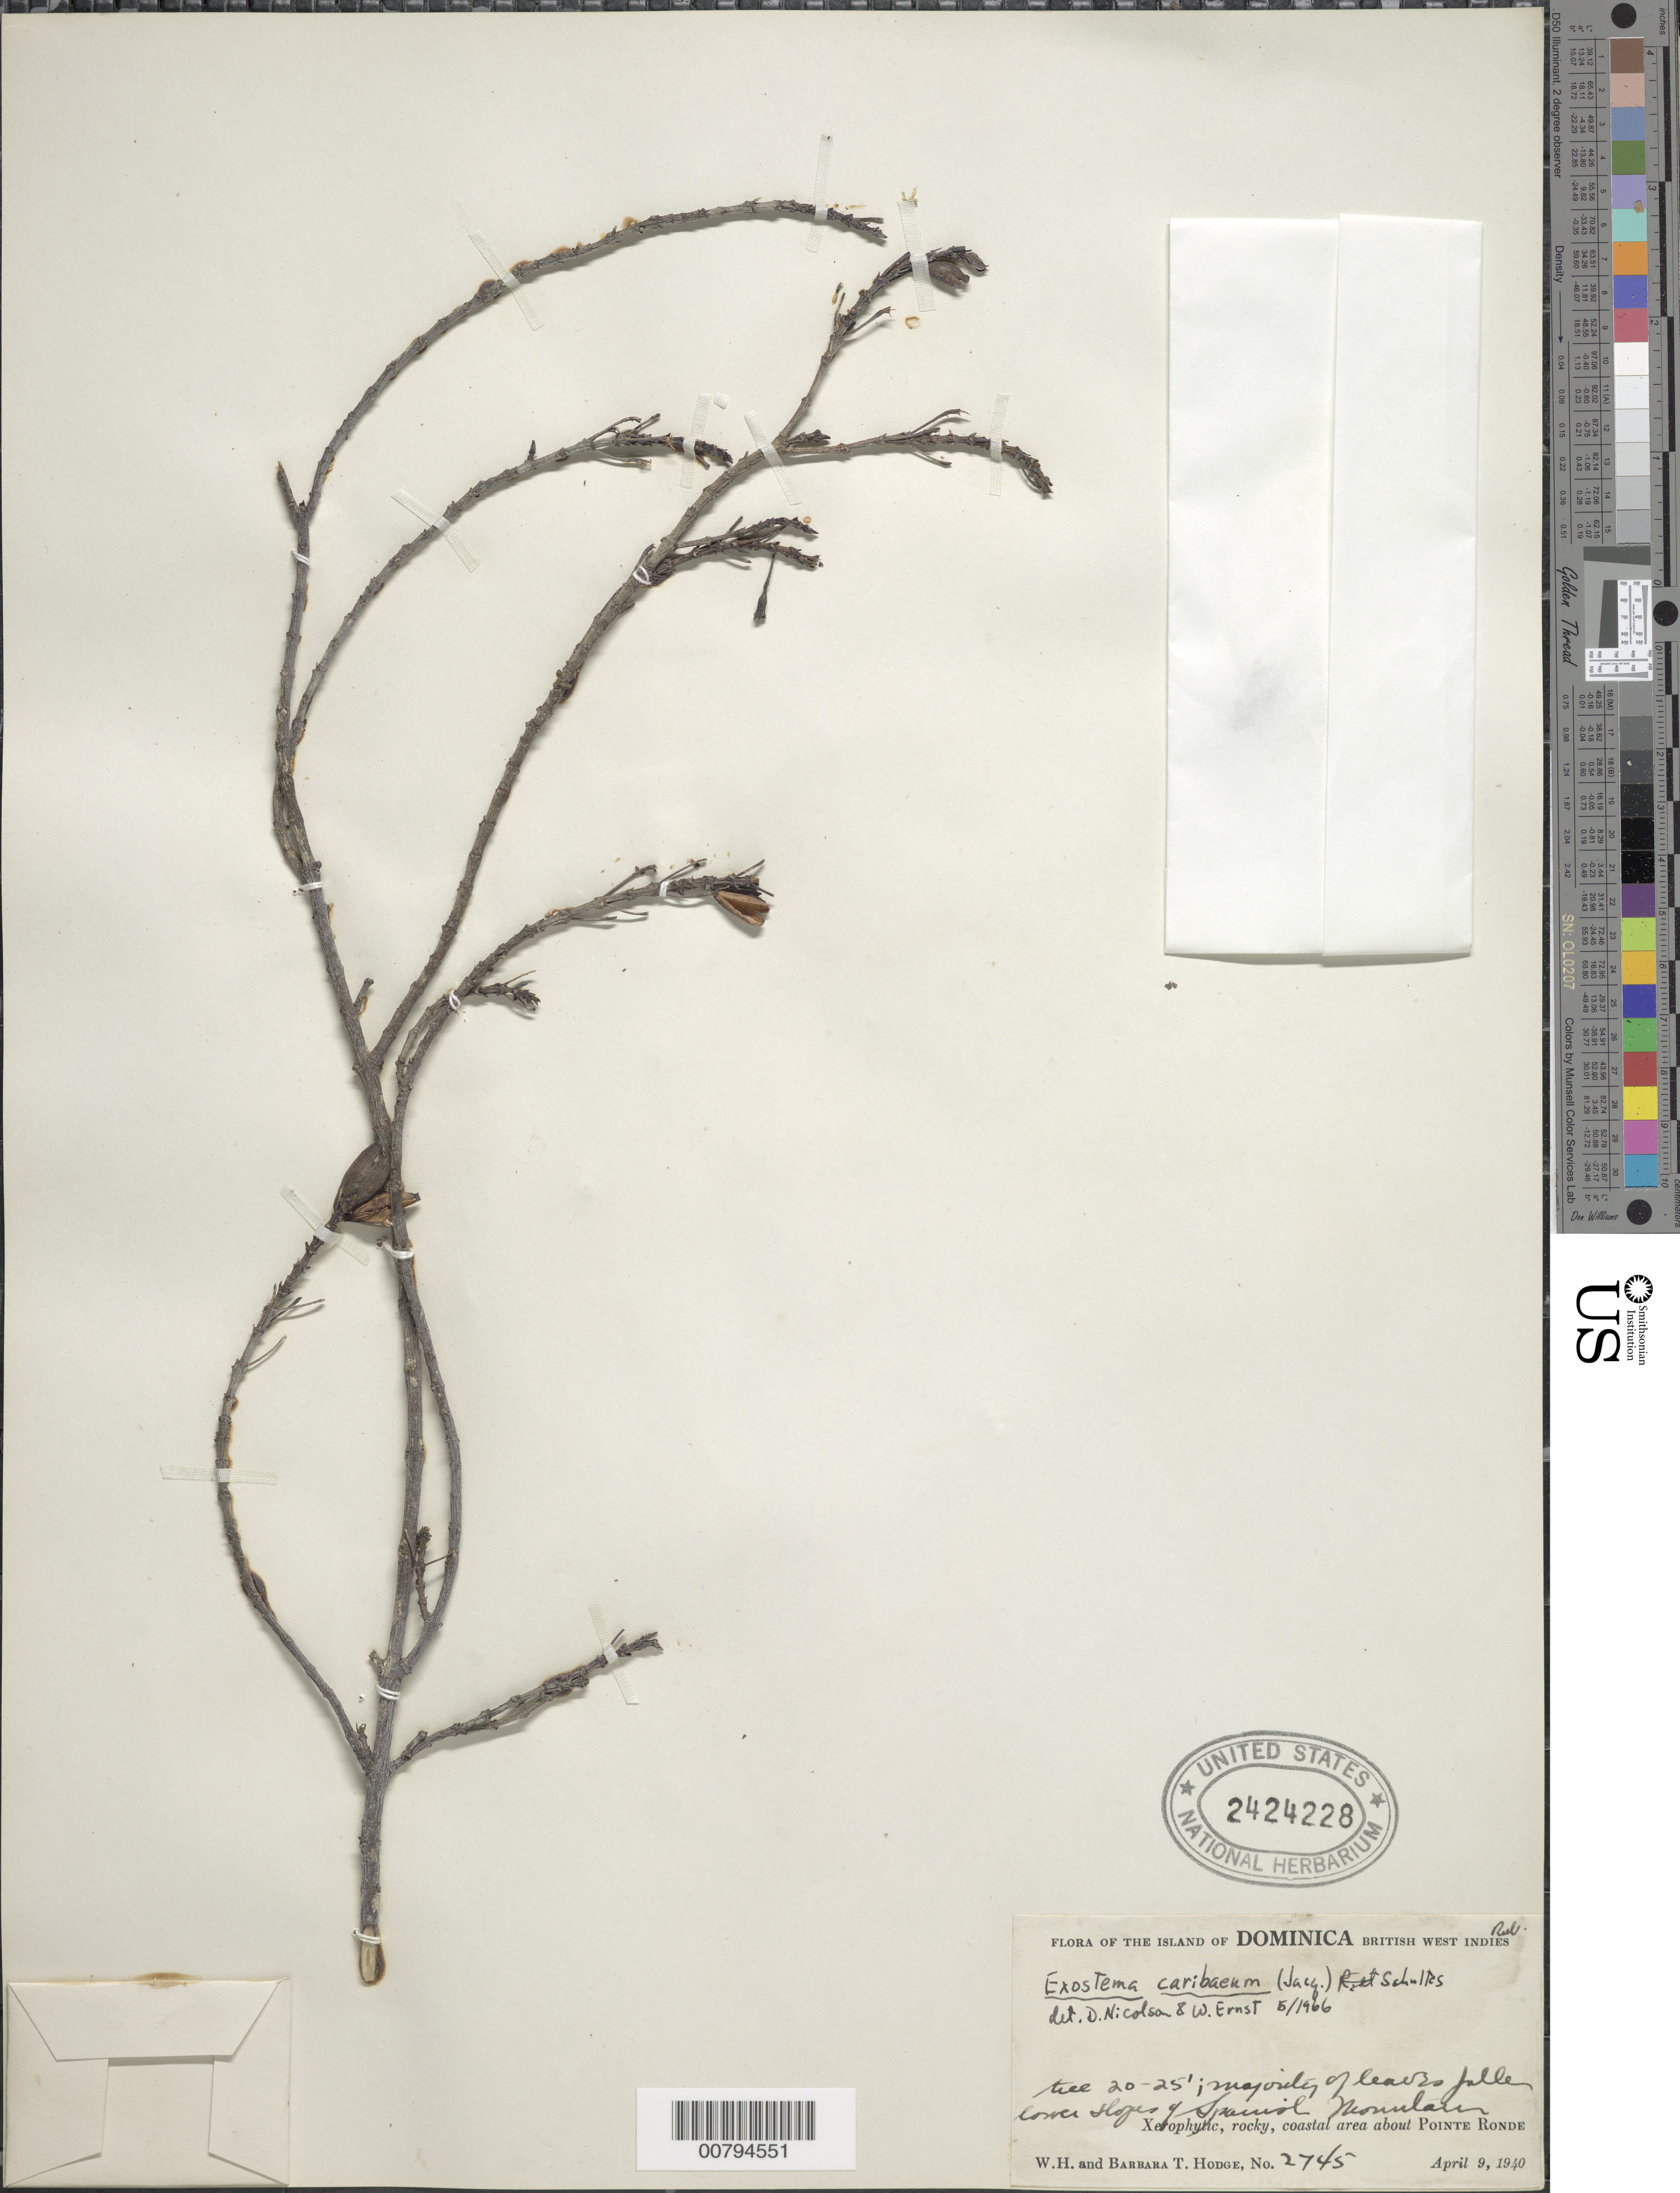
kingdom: Plantae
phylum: Tracheophyta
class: Magnoliopsida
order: Gentianales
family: Rubiaceae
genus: Exostema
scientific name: Exostema caribaeum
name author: (Jacq.) Roem. & Schult.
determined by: Nicolson, D. H.; Ernst, W. R.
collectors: W. Hodge & B. Hodge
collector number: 2745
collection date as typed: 09 Apr 1940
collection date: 1940-04-09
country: Dominica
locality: Coastal area around Pointe Ronde. Lower slopes of Spanish Mountain.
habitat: Xerophytic, rocky coastal area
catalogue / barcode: US 2424228